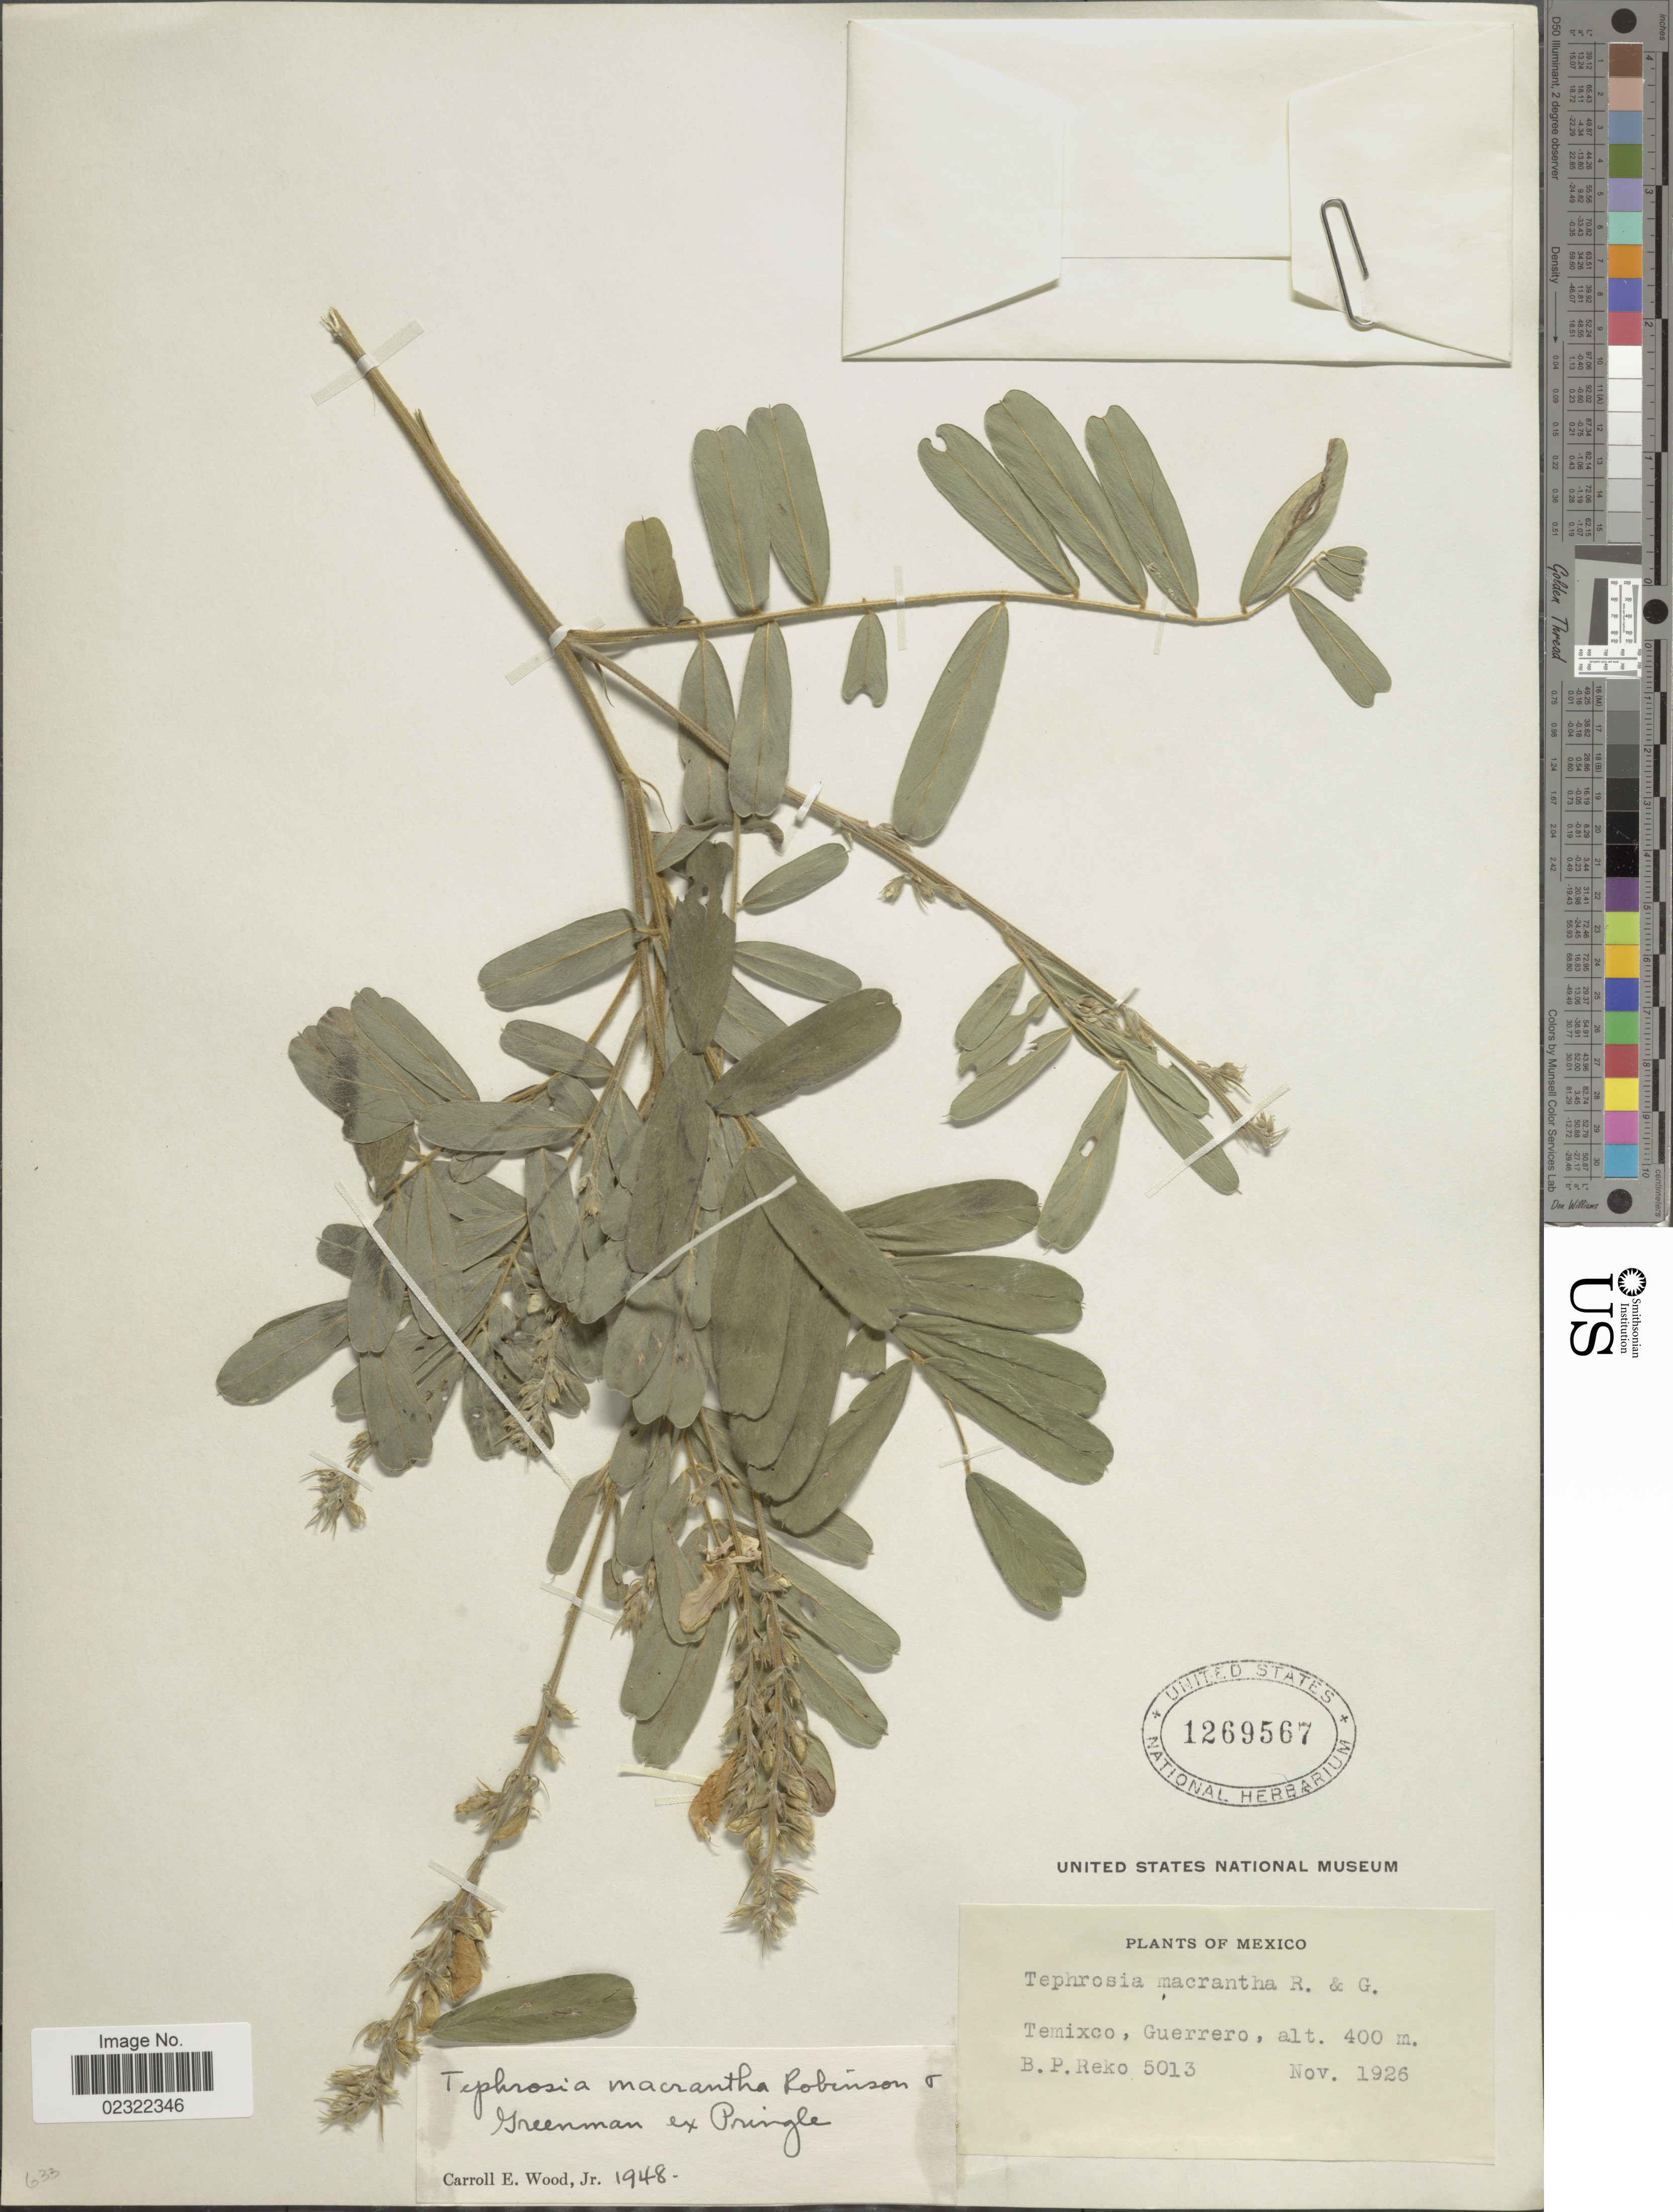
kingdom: Plantae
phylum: Tracheophyta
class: Magnoliopsida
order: Fabales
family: Fabaceae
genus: Tephrosia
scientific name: Tephrosia macrantha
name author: B.L. Rob. & Greenm. ex Pringle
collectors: B. P. Reko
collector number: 5013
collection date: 1926-11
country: Mexico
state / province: Guerrero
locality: Temixco, Guerrero.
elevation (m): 400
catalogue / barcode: US 1269567